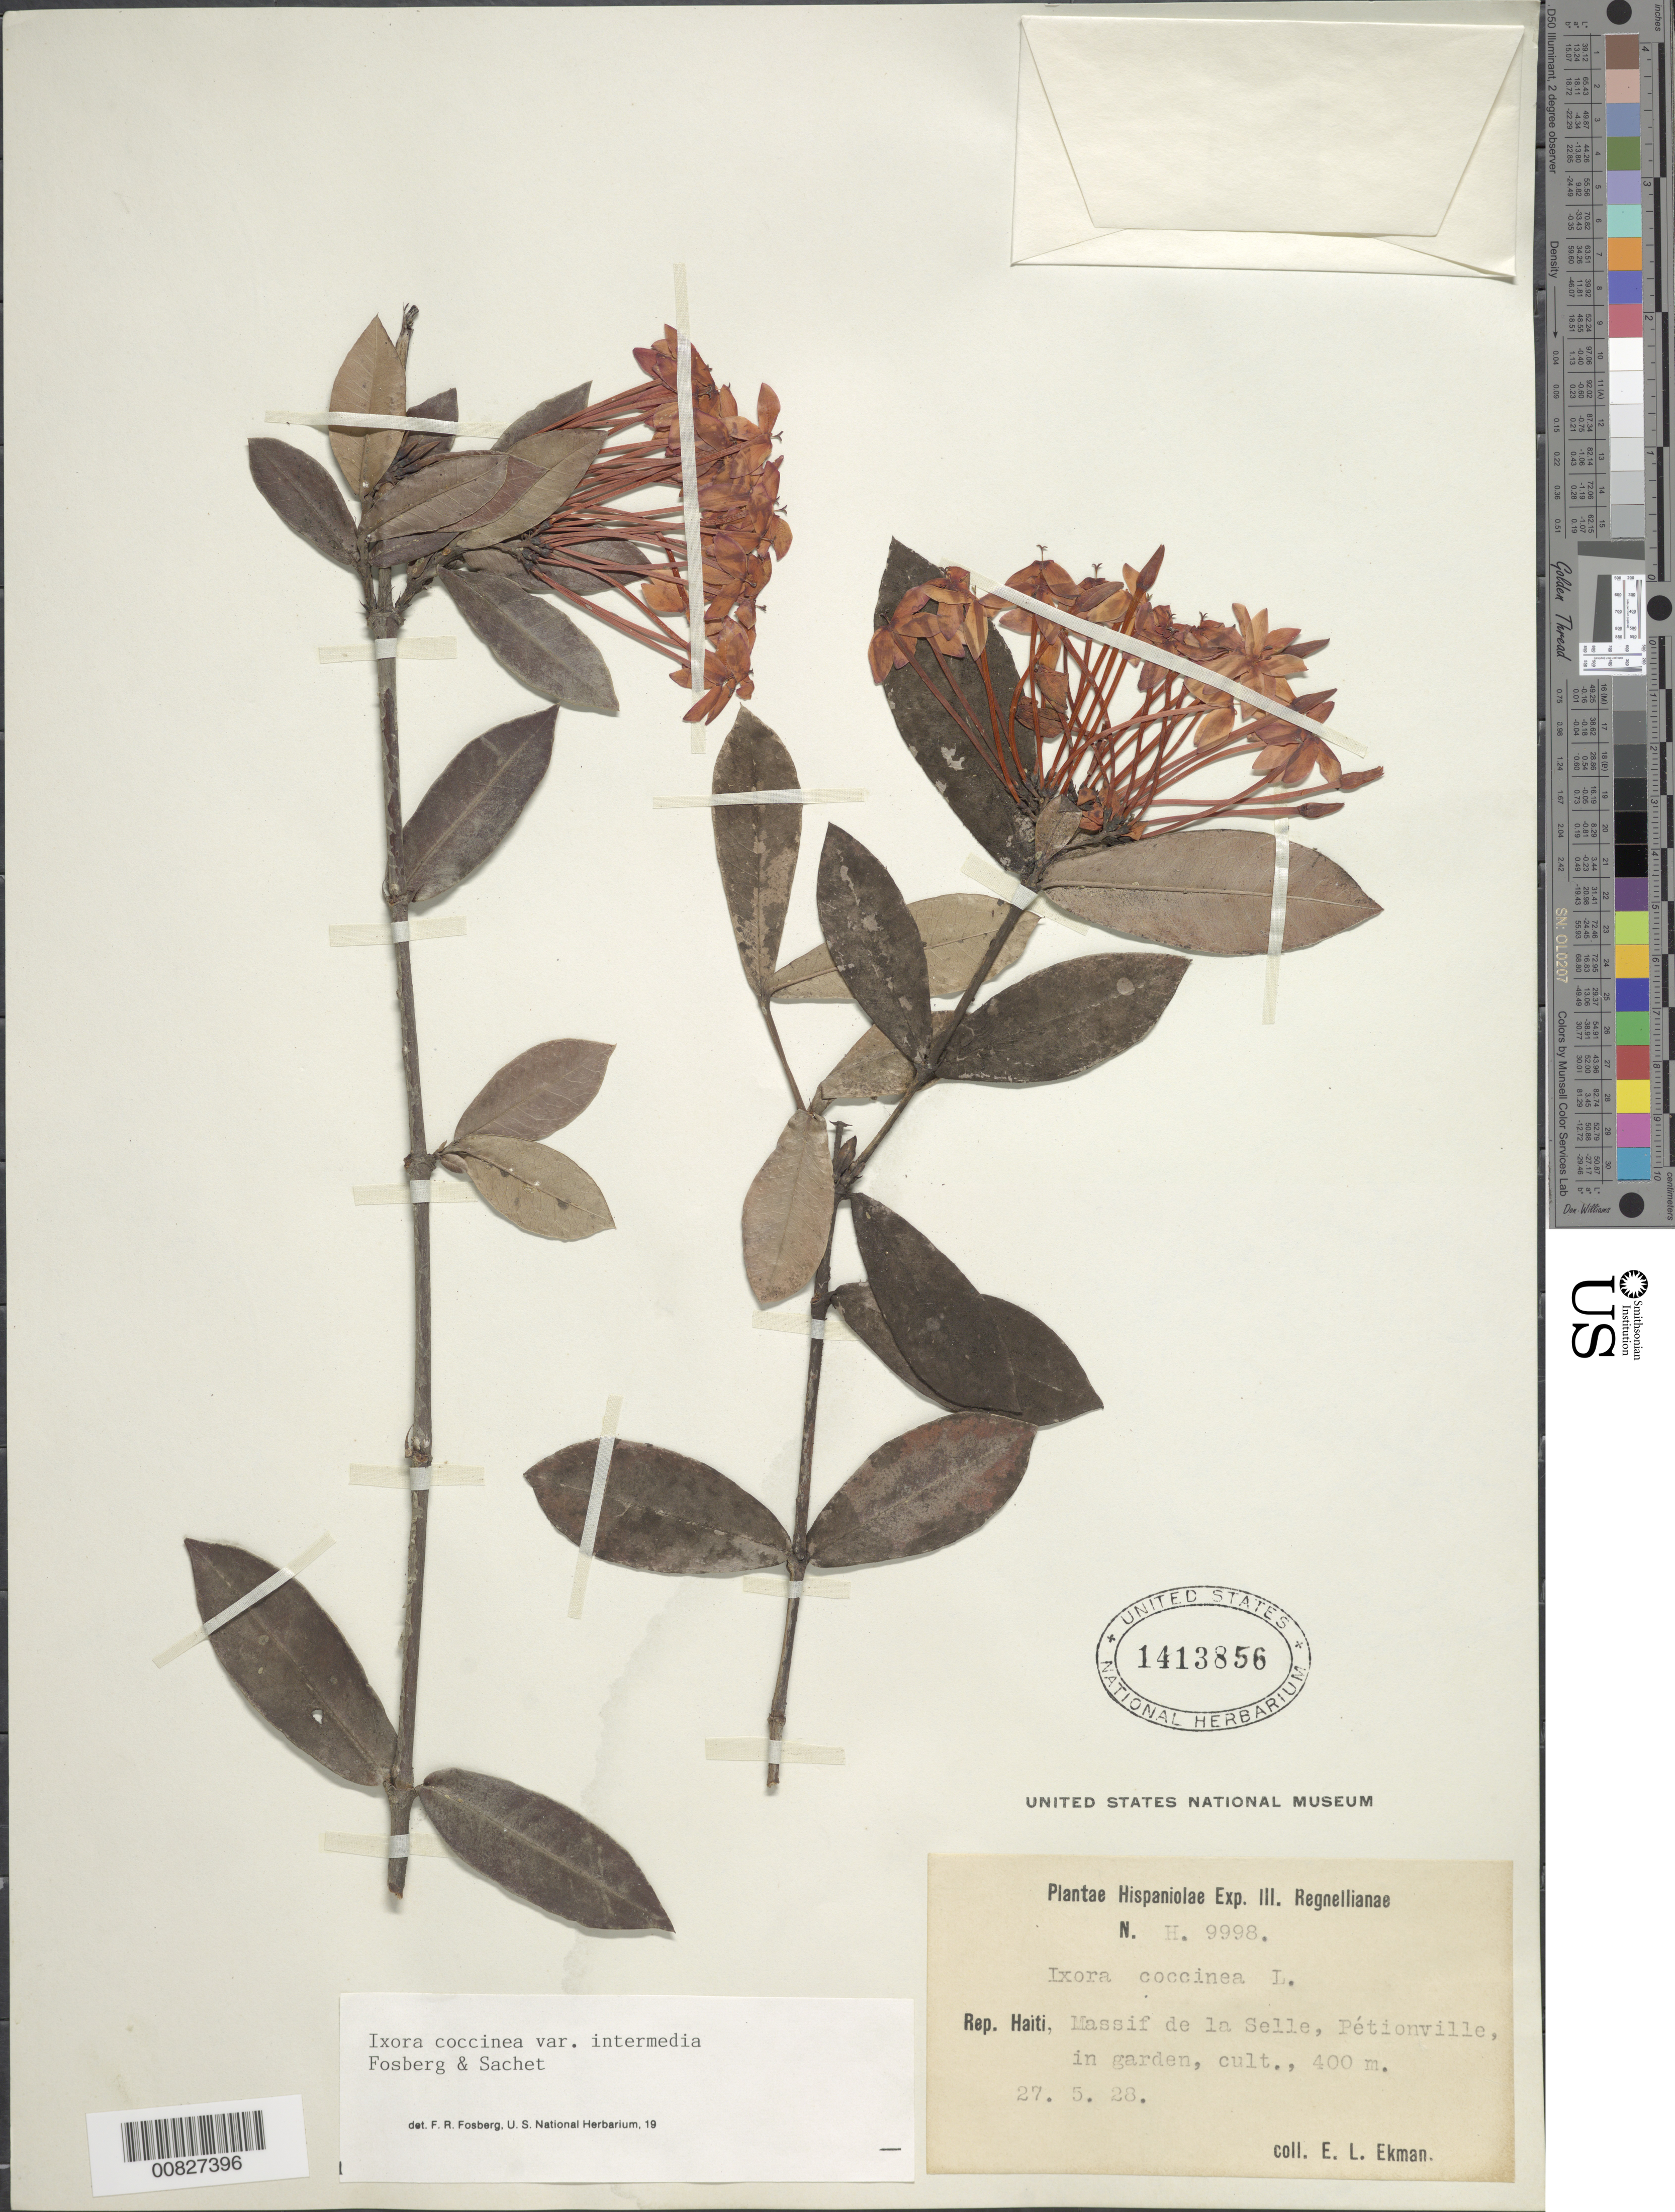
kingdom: Plantae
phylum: Tracheophyta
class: Magnoliopsida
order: Gentianales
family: Rubiaceae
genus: Ixora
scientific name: Ixora coccinea var. coccinea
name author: L.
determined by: Fosberg, F. R.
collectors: E. L. Ekman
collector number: H 9998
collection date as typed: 27 May 1928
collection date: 1928-05-27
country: Haiti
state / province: Ouest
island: Hispaniola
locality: Massif de la Selle, Pétionville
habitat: Garden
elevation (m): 400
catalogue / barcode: US 1413856